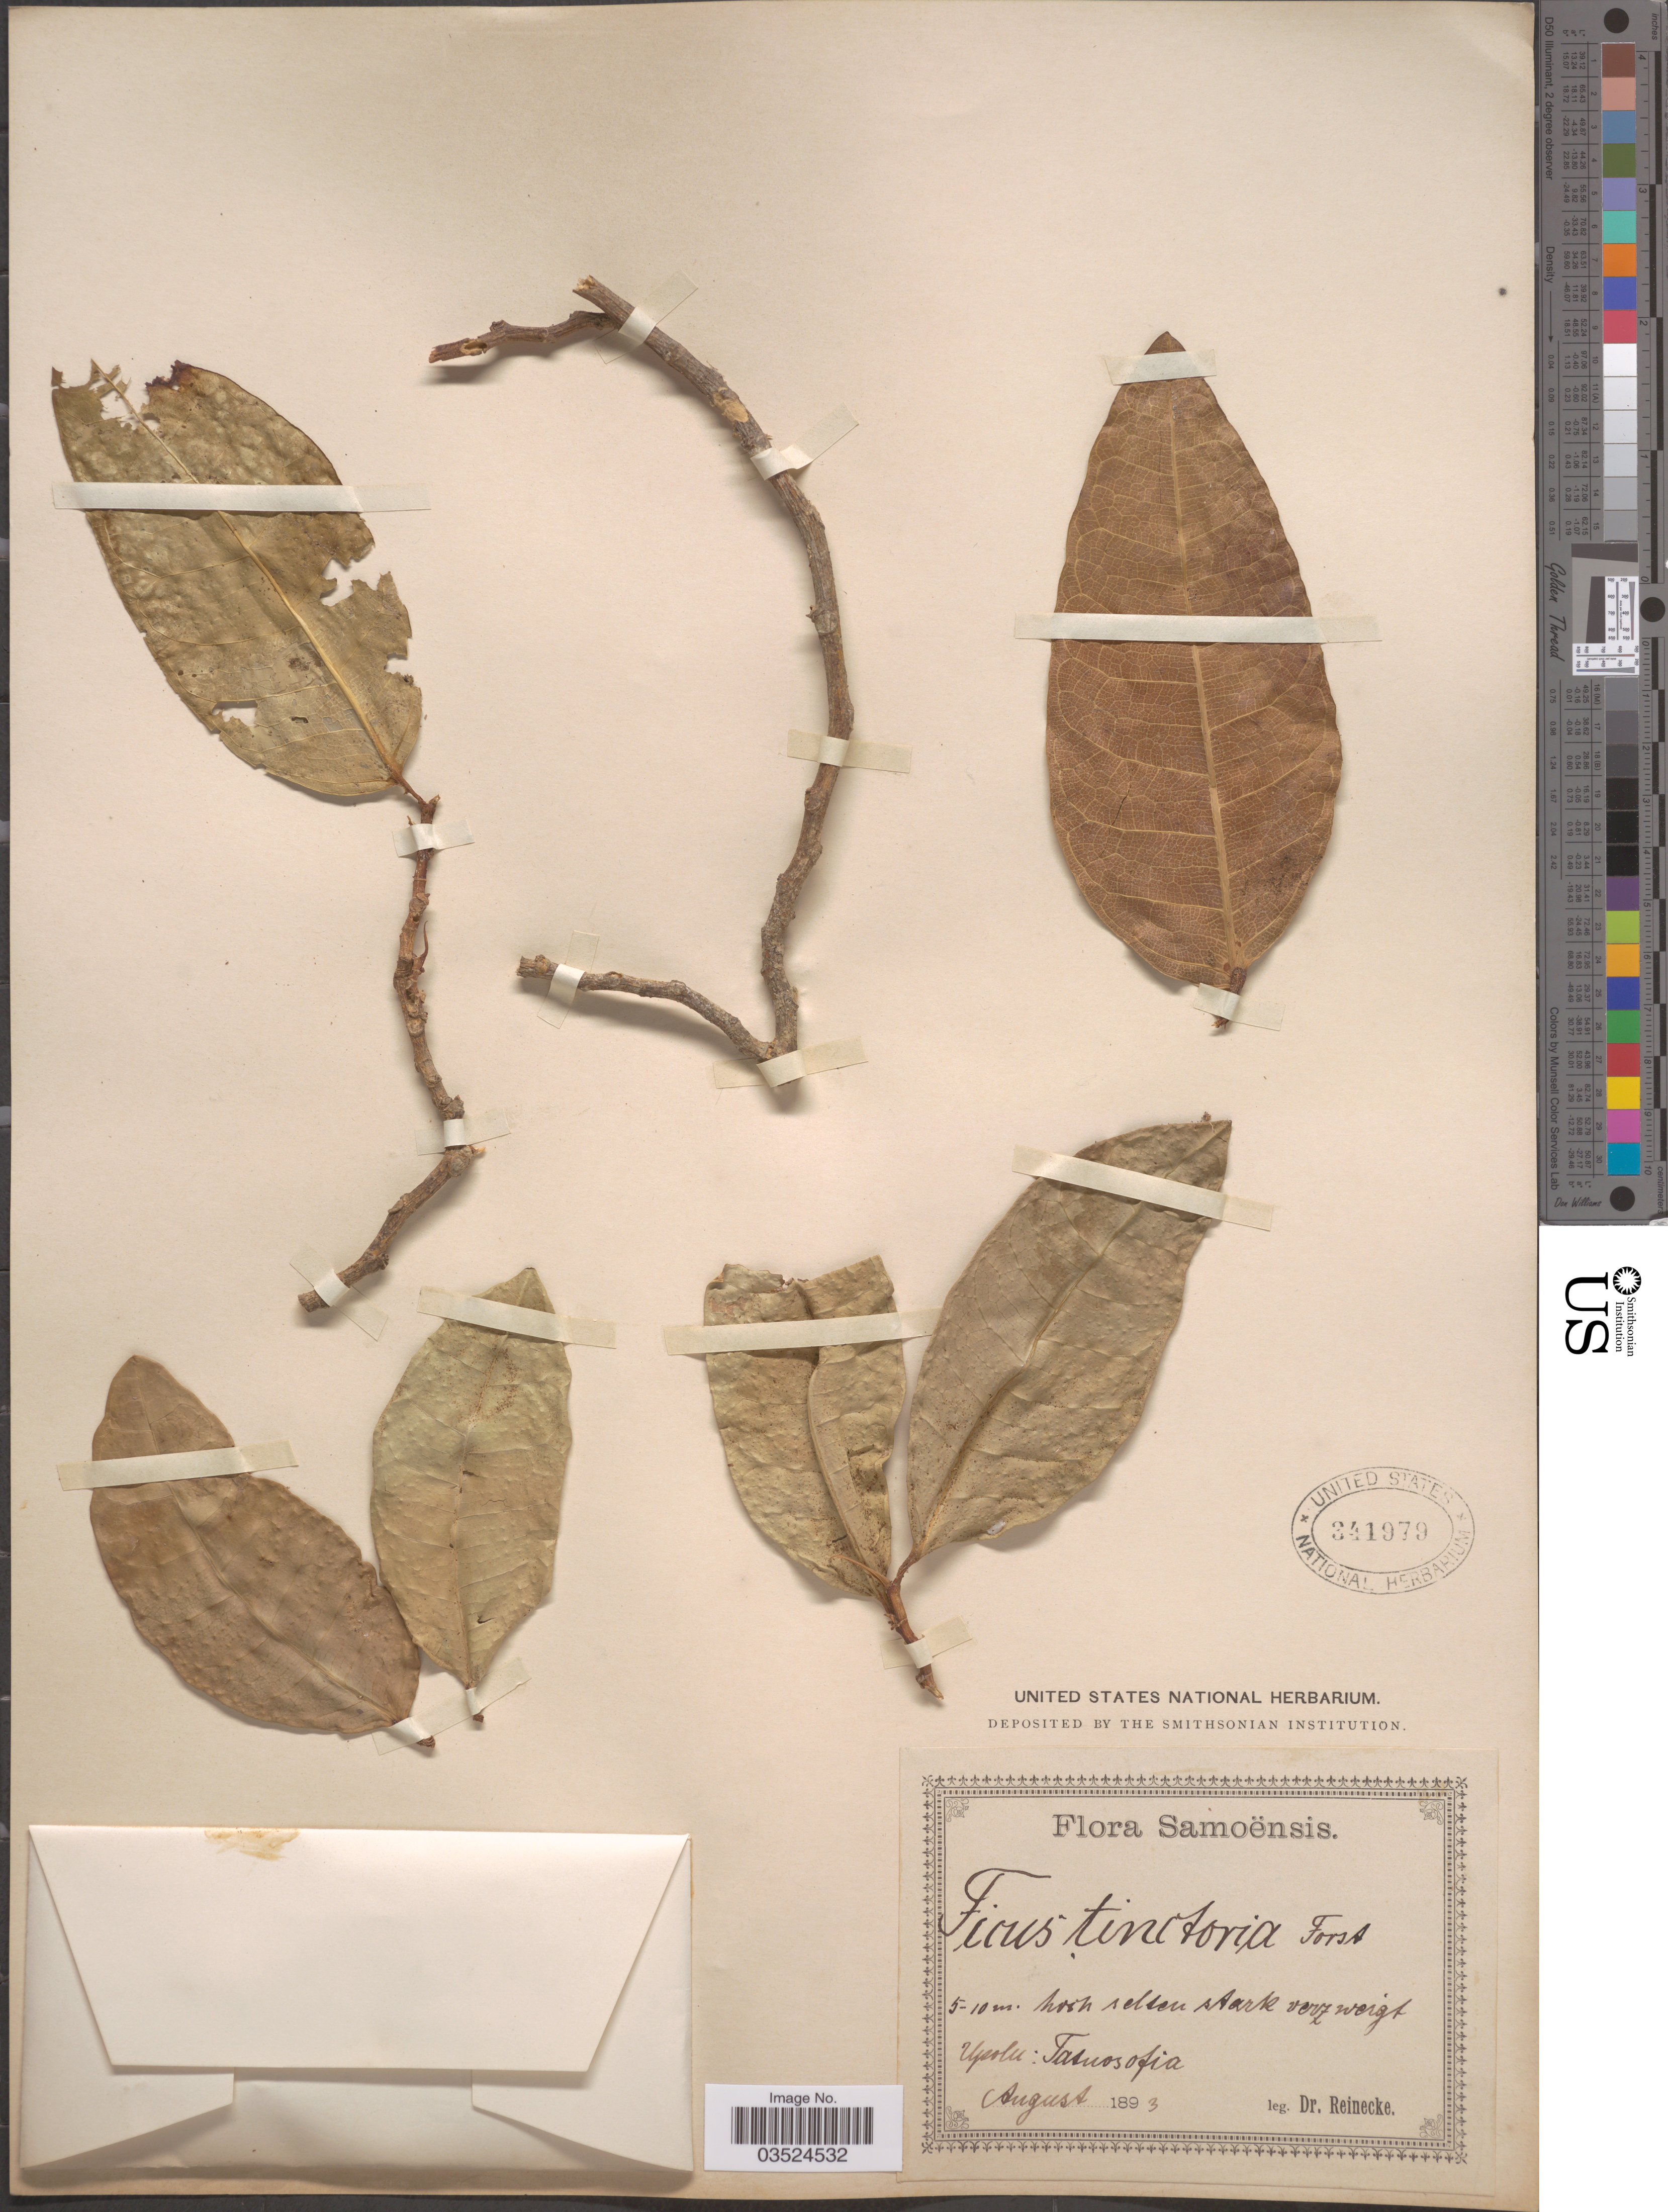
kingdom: Plantae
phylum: Tracheophyta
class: Magnoliopsida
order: Rosales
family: Moraceae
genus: Ficus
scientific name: Ficus tinctoria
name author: G. Forst.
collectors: -- Reinecke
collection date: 1893-08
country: Samoa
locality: Upolu: Fatuosofia.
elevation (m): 5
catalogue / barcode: US 341979